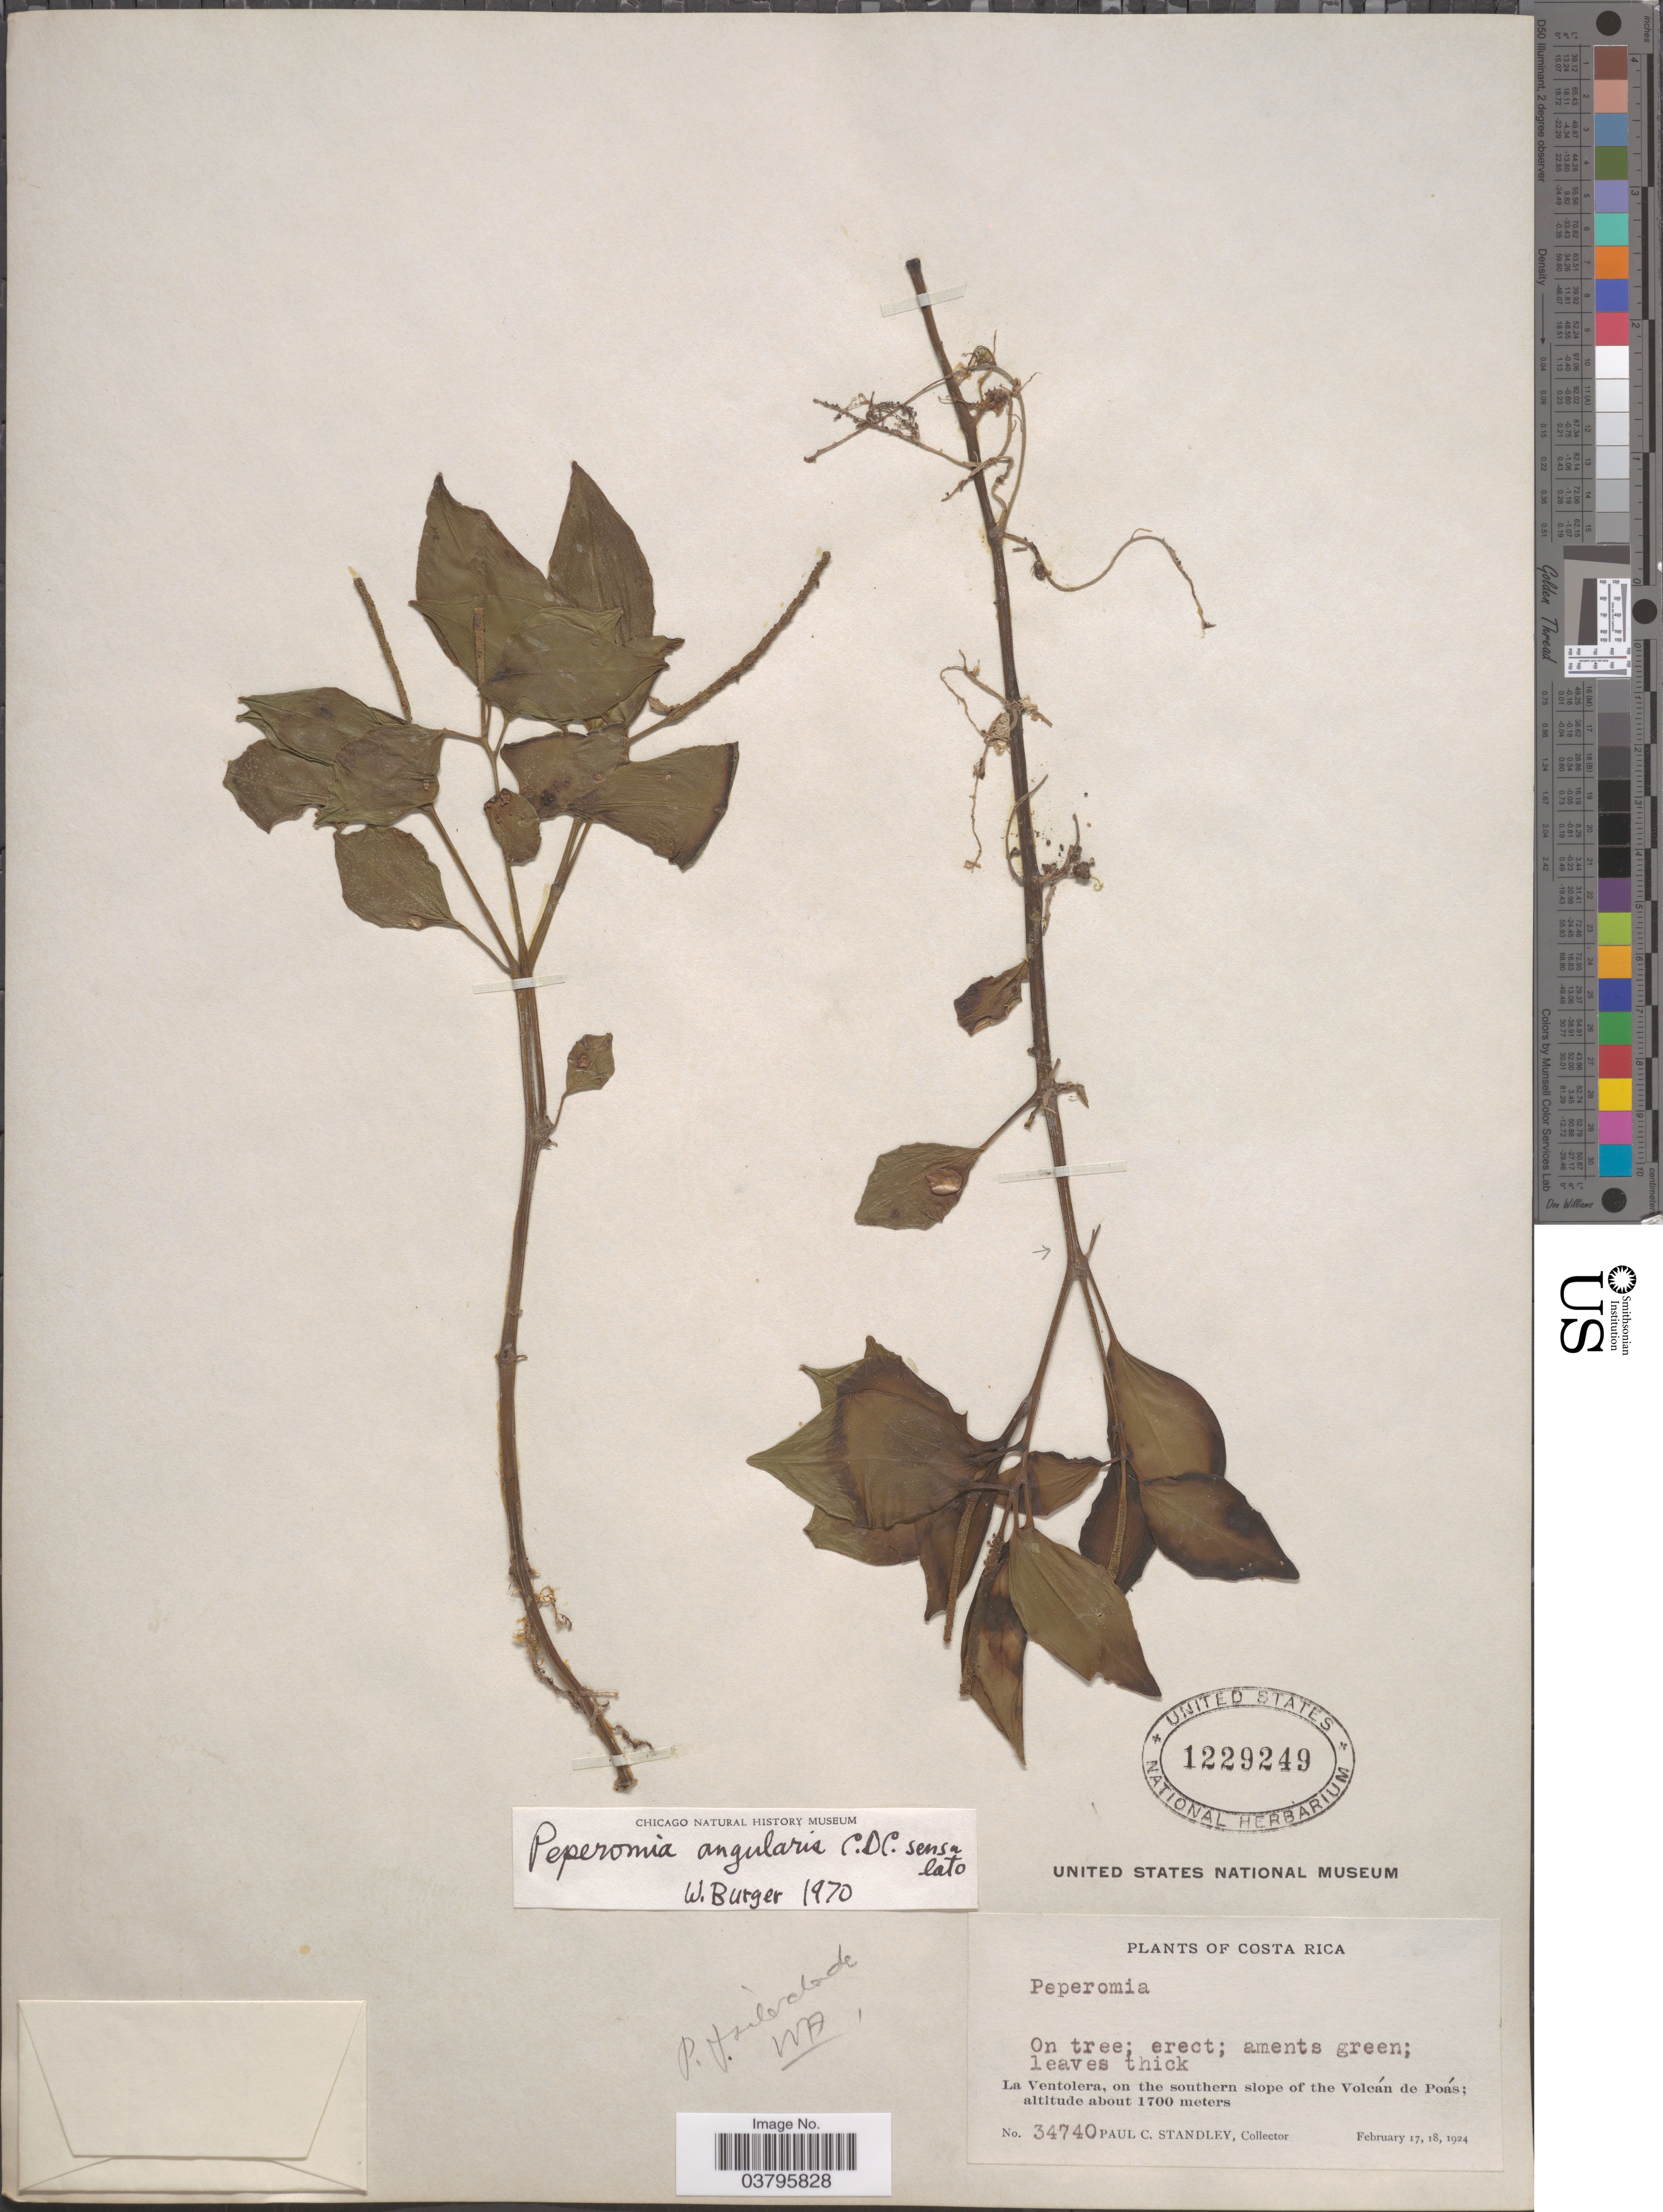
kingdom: Plantae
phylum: Tracheophyta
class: Magnoliopsida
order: Piperales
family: Piperaceae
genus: Peperomia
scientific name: Peperomia san-joseana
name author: C. DC.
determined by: Jiménez, José Estaban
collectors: P. C. Standley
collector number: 34740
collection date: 1924-02-17/1924-02-18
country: Costa Rica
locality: La Ventolera, on the southern slope of the Volcán de Poás.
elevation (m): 1700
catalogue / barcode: US 1229249